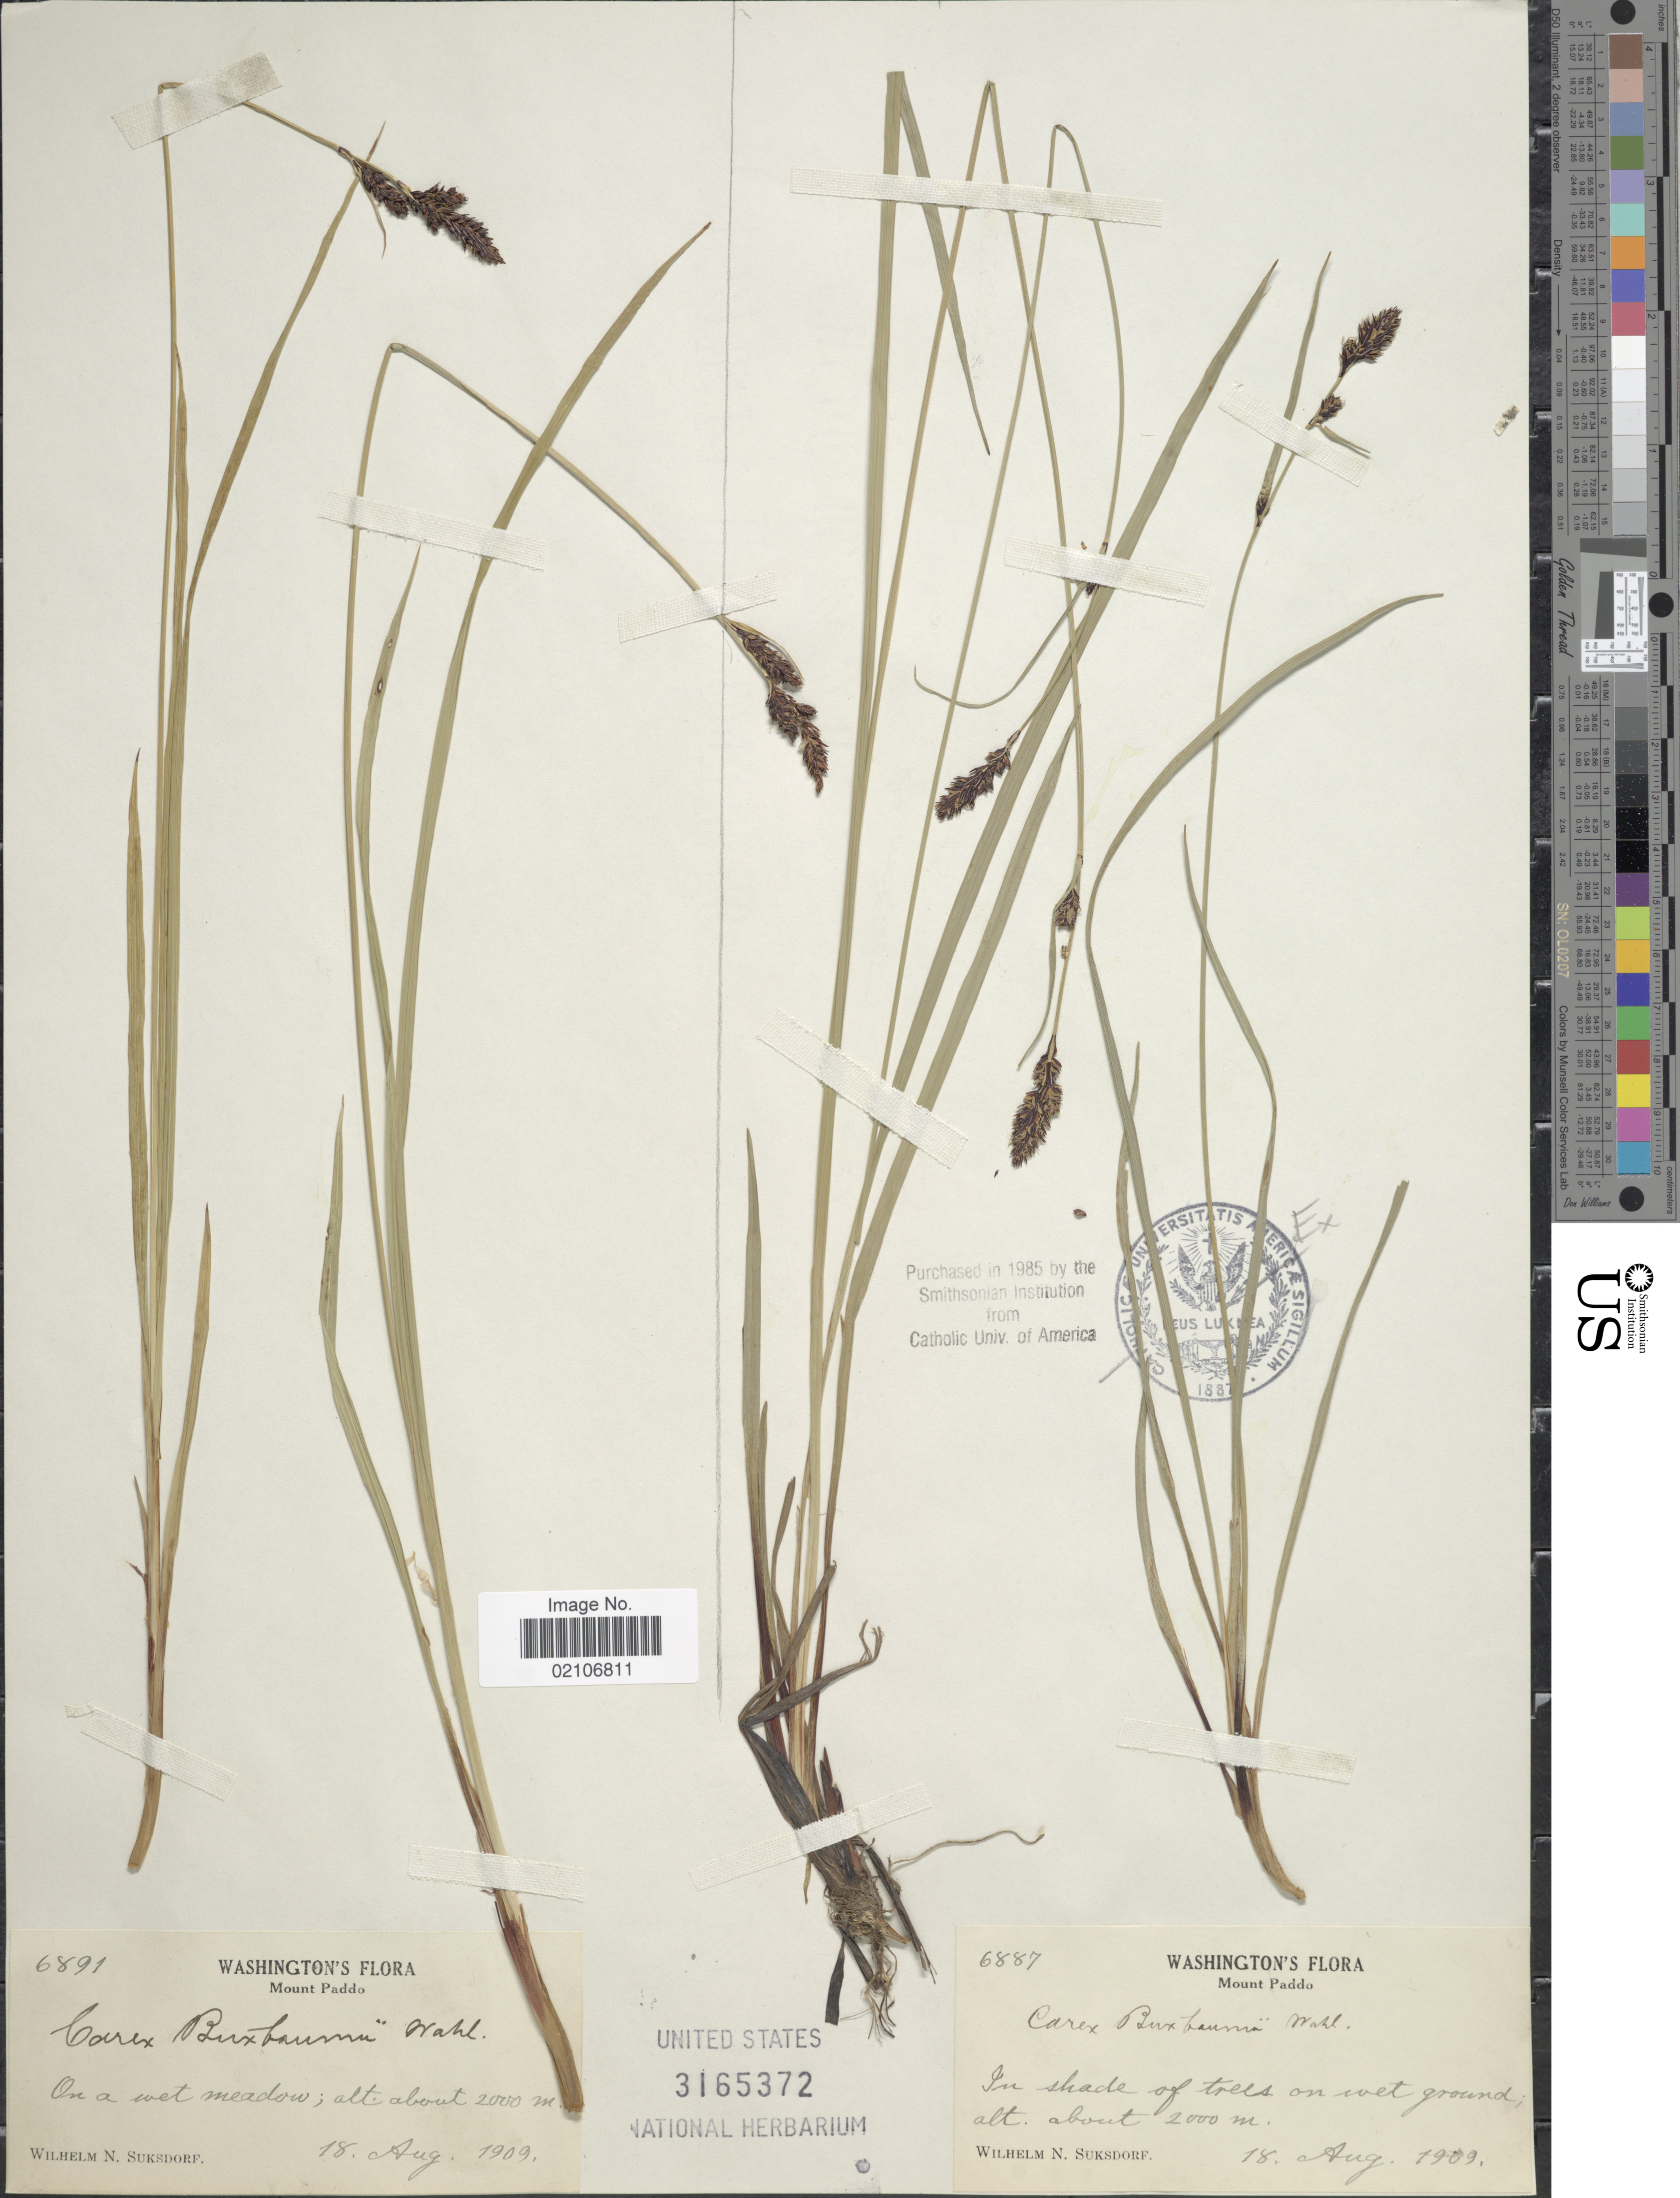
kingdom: Plantae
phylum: Tracheophyta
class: Liliopsida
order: Poales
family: Cyperaceae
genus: Carex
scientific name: Carex buxbaumii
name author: Wahlenb.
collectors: W. N. Suksdorf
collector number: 6887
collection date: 1909-08-18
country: United States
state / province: Washington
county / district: Skamania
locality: Mount Paddo. In shade of trees on wet ground.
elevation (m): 2000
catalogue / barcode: US 3165372